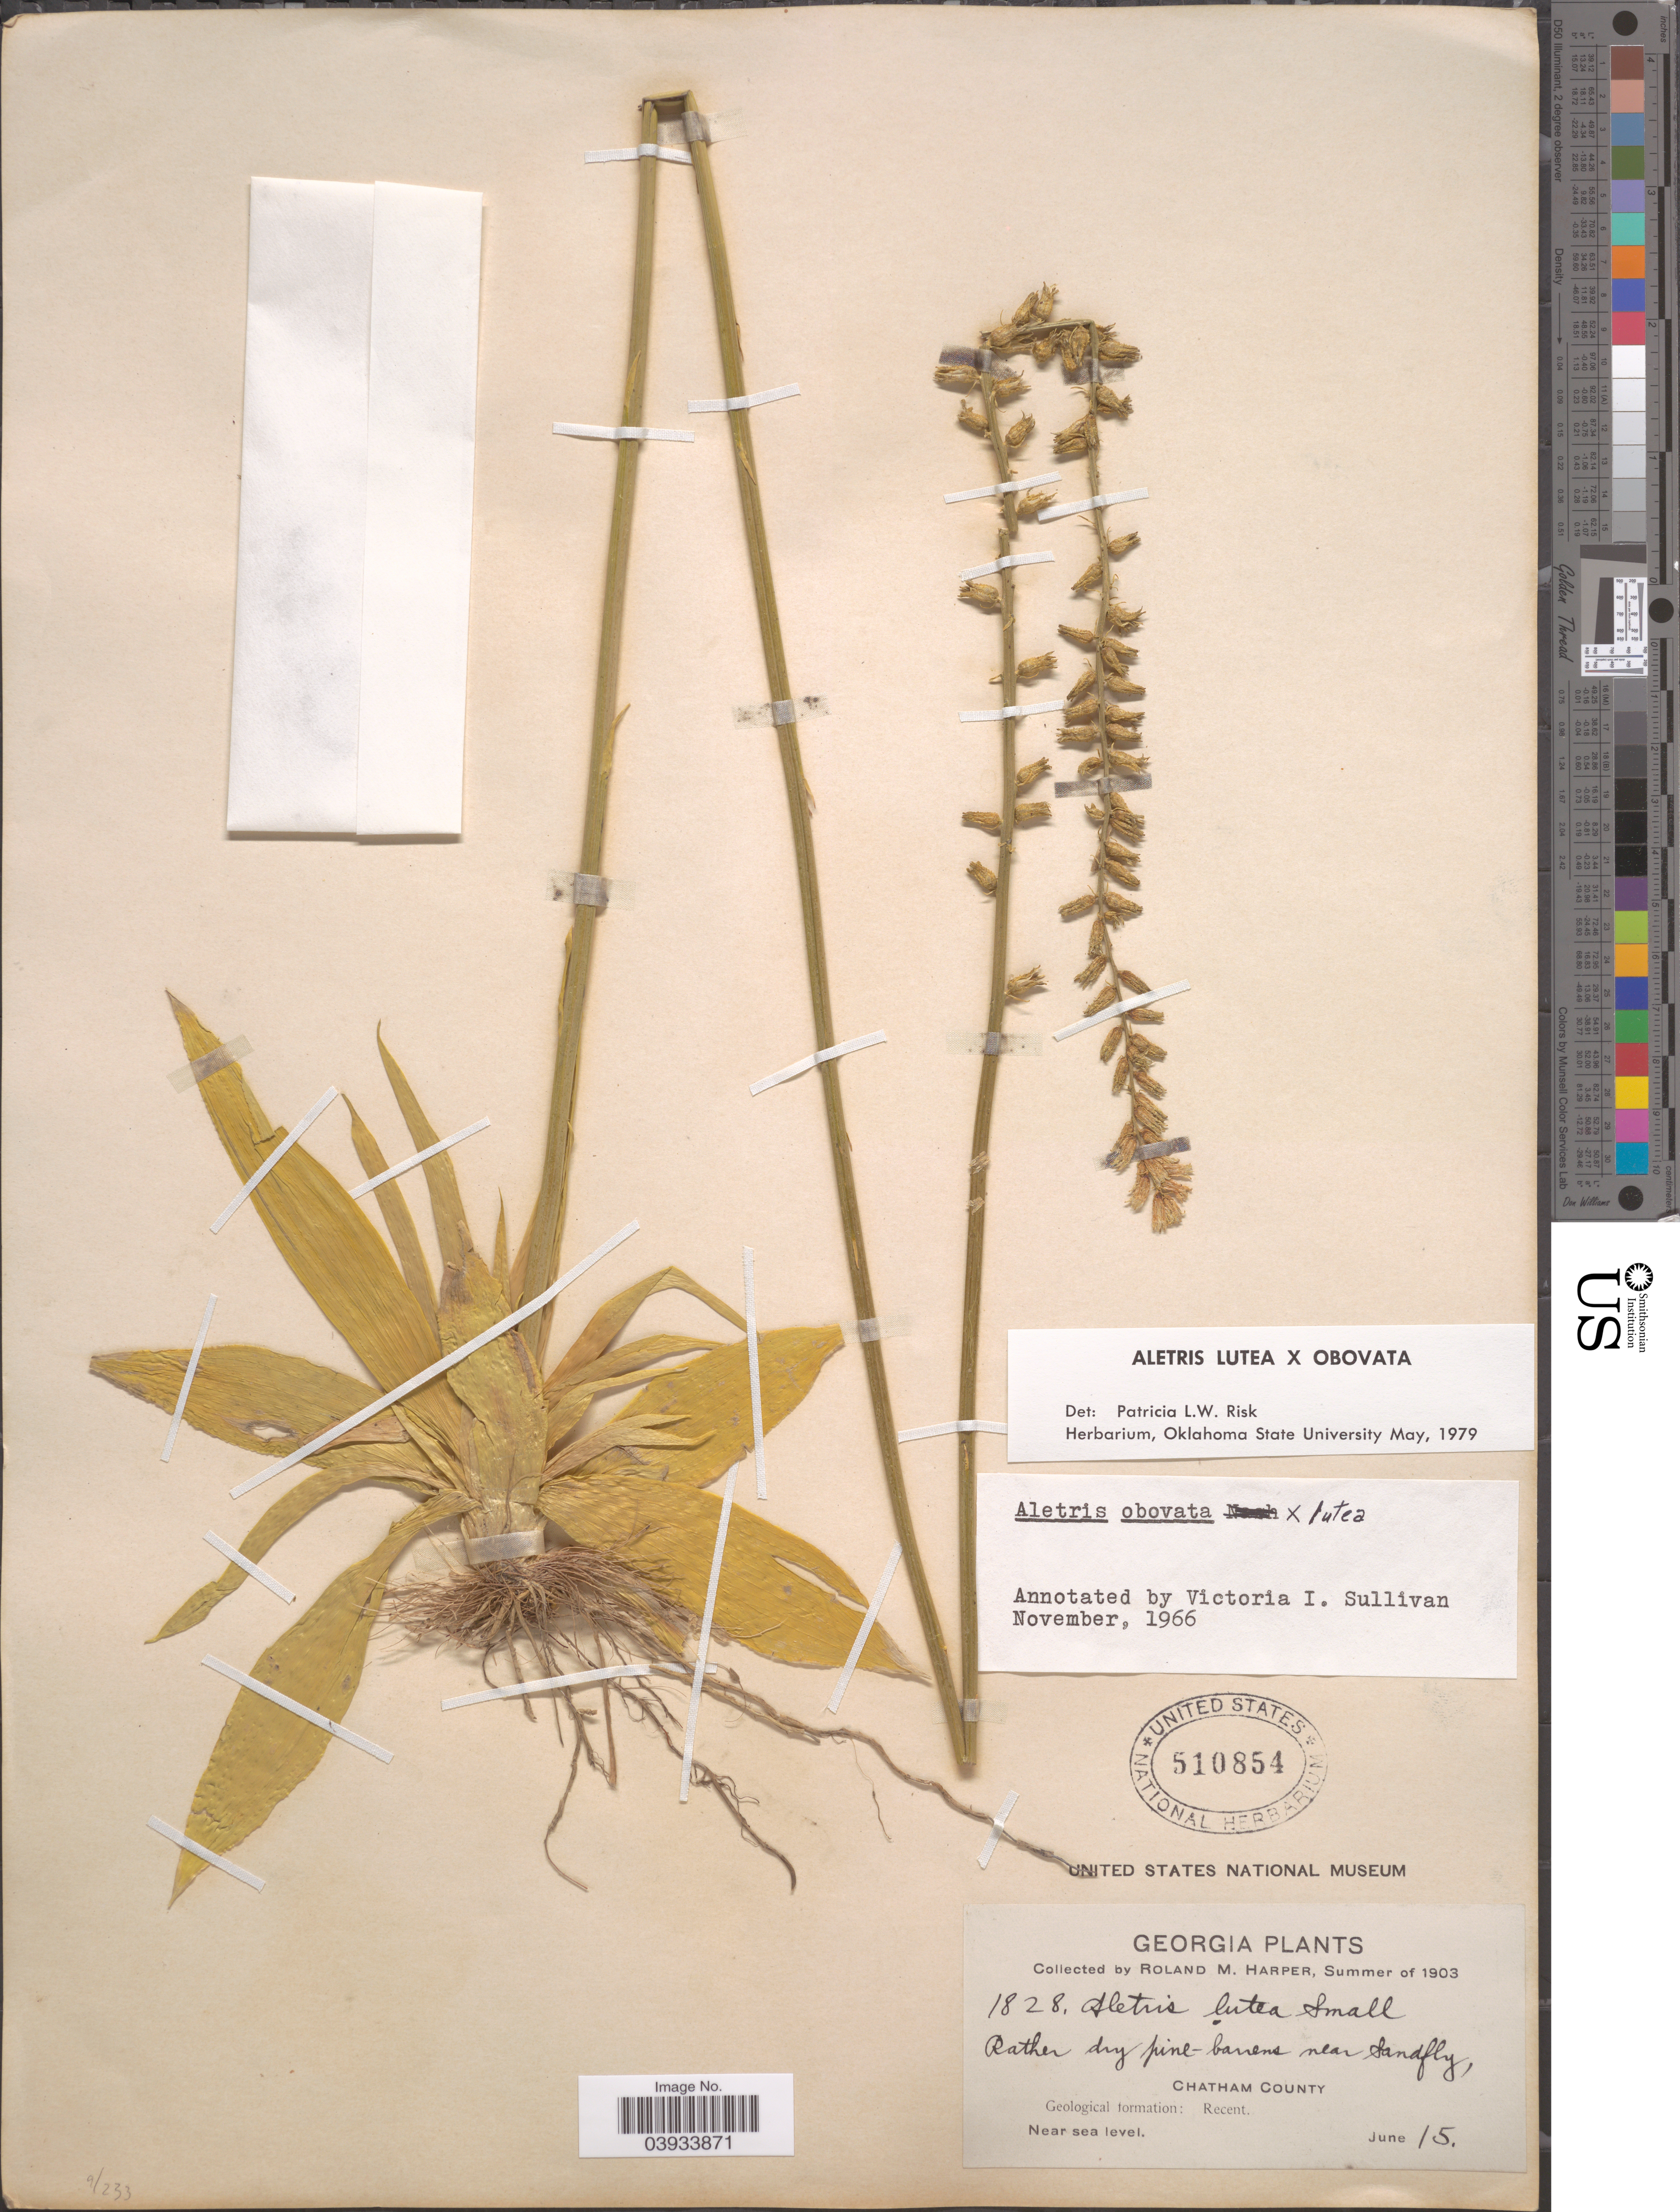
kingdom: Plantae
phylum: Tracheophyta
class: Liliopsida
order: Dioscoreales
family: Nartheciaceae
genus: Aletris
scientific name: Aletris obovata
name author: Nash ex Small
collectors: R. M. Harper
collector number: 1828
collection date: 1903-06-15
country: United States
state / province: Georgia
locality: Near Sandfly, Chatham County.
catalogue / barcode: US 510854